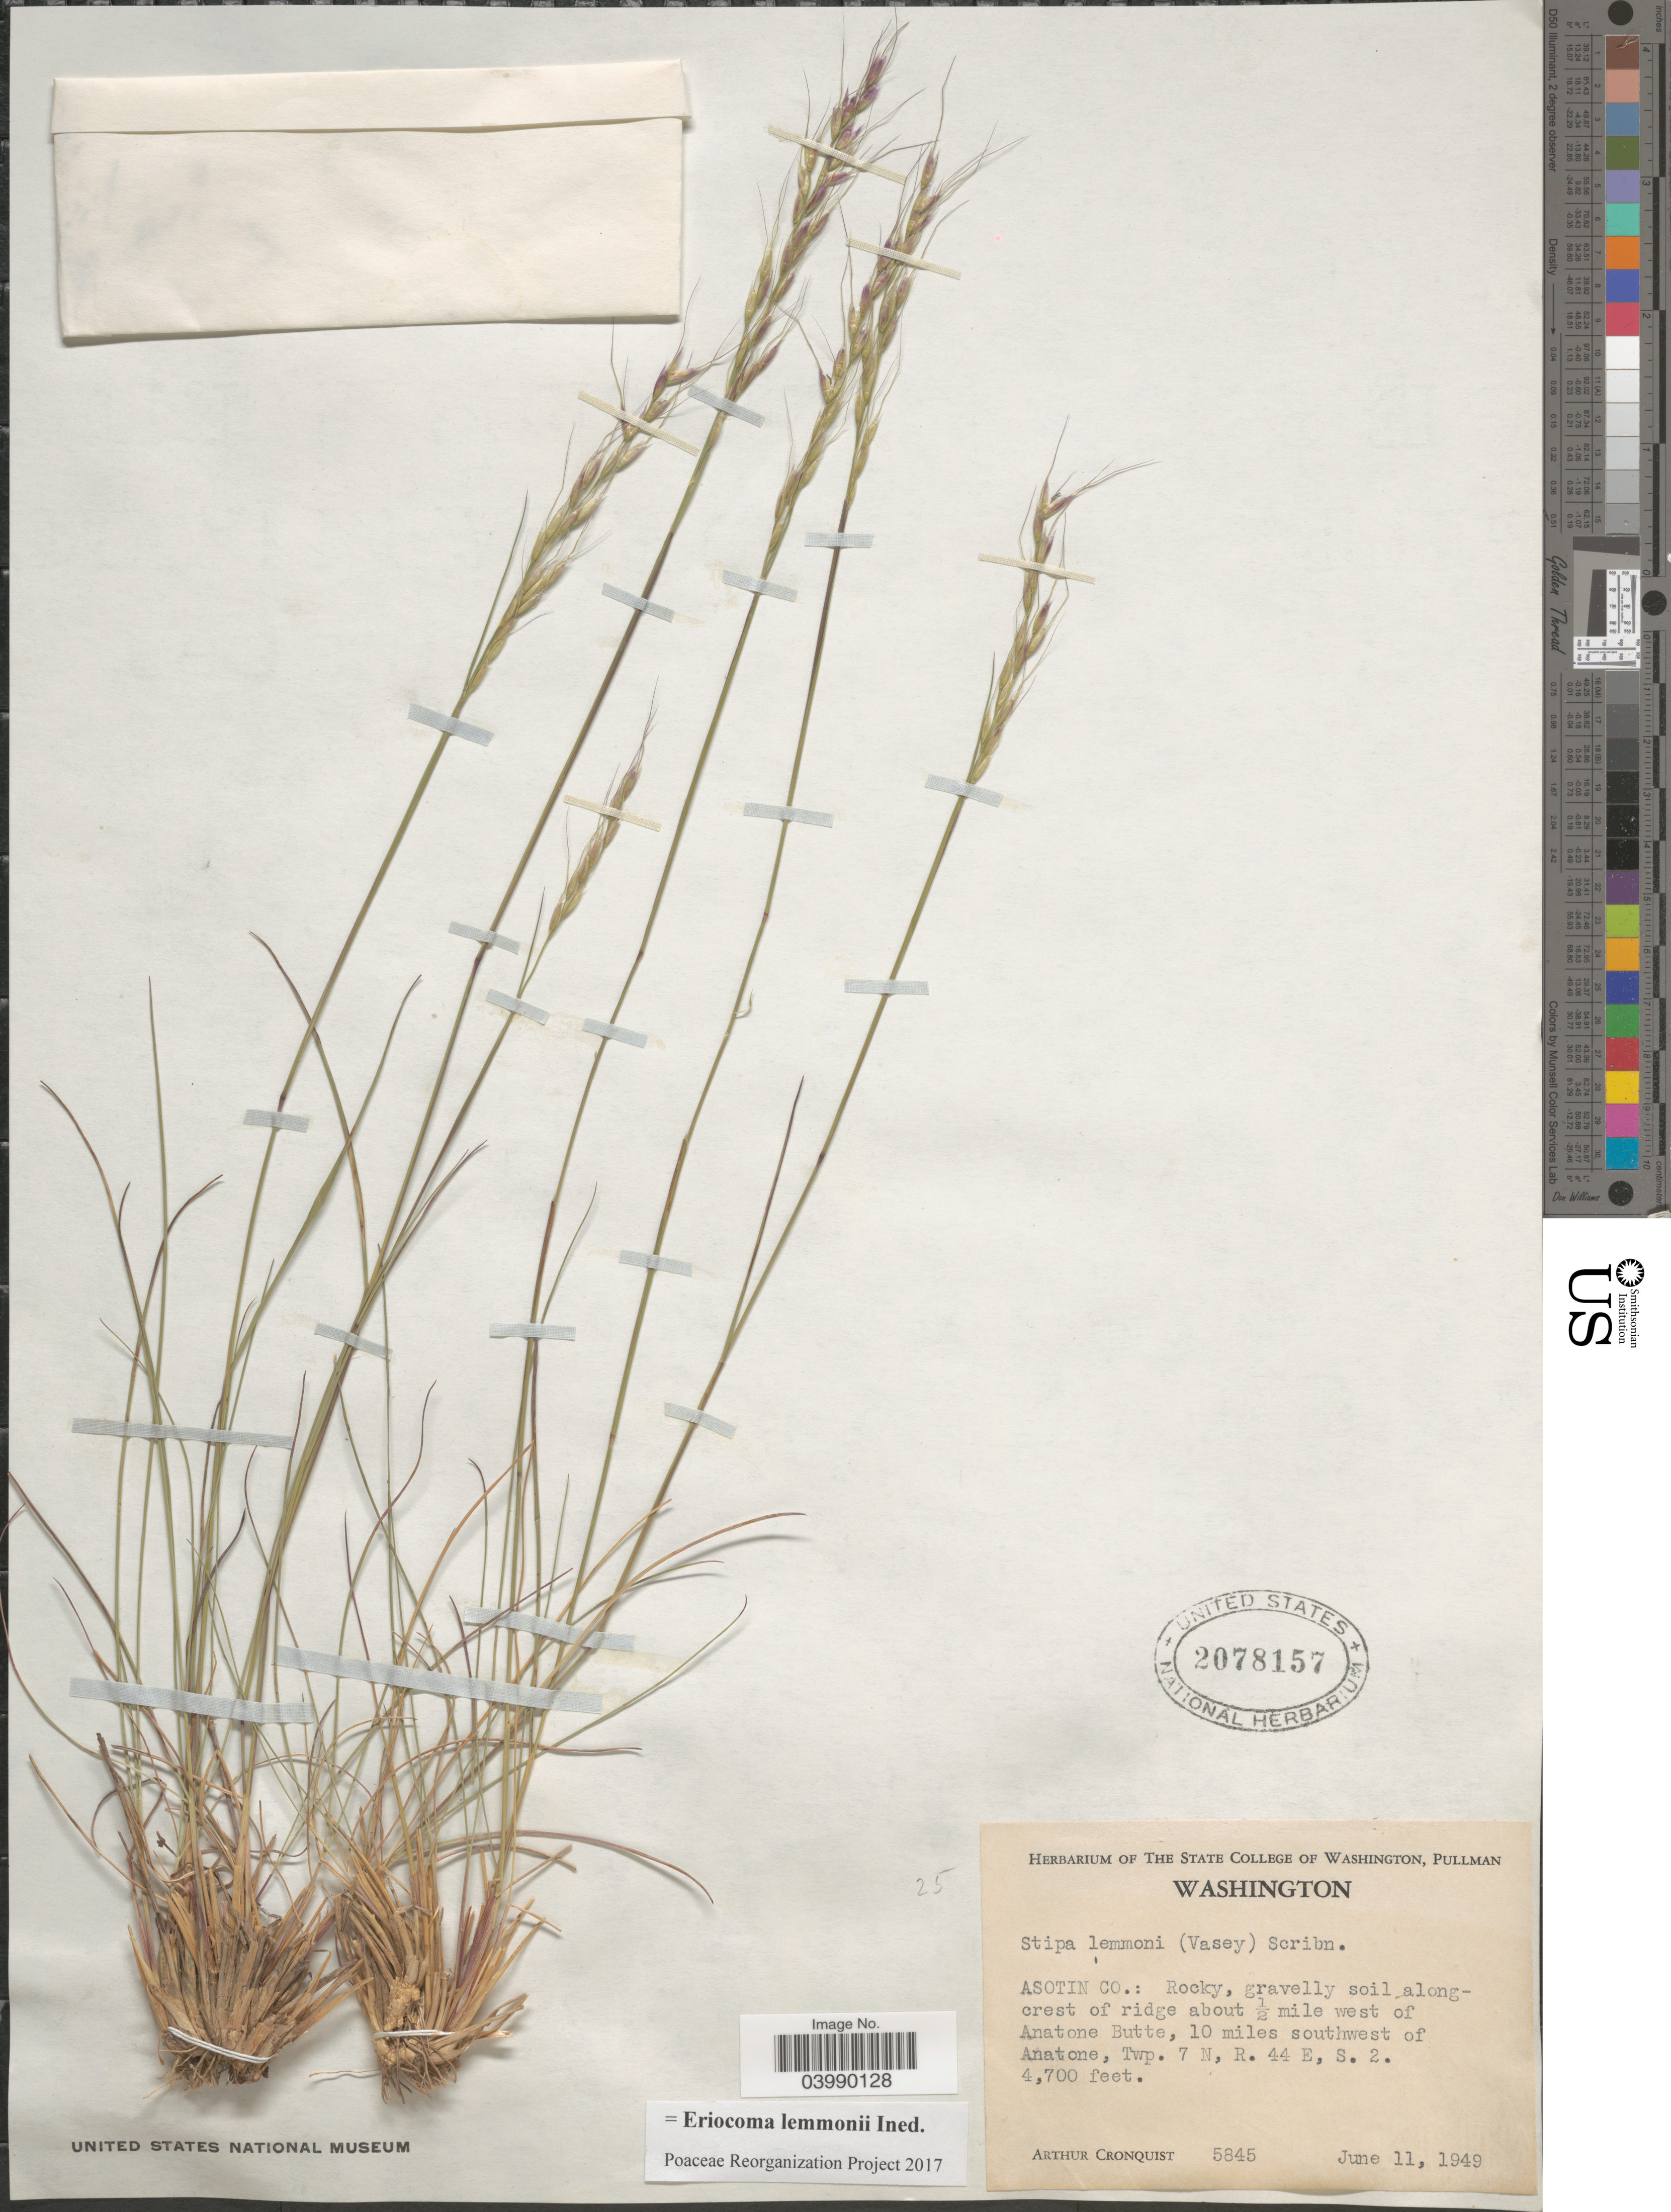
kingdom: Plantae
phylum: Tracheophyta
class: Liliopsida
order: Poales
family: Poaceae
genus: Eriocoma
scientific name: Eriocoma lemmonii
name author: (Vasey) Romasch.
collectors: A. J. Cronquist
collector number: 5845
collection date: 1949-06-11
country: United States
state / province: Washington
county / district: Asotin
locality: Asotin Co.: along crest of ridge about ½ mile west of Anatone Butte, 10 miles southwest of Anatone, Twp. 7 N, R. 44 E, S. 2.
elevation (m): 1433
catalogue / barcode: US 2078157